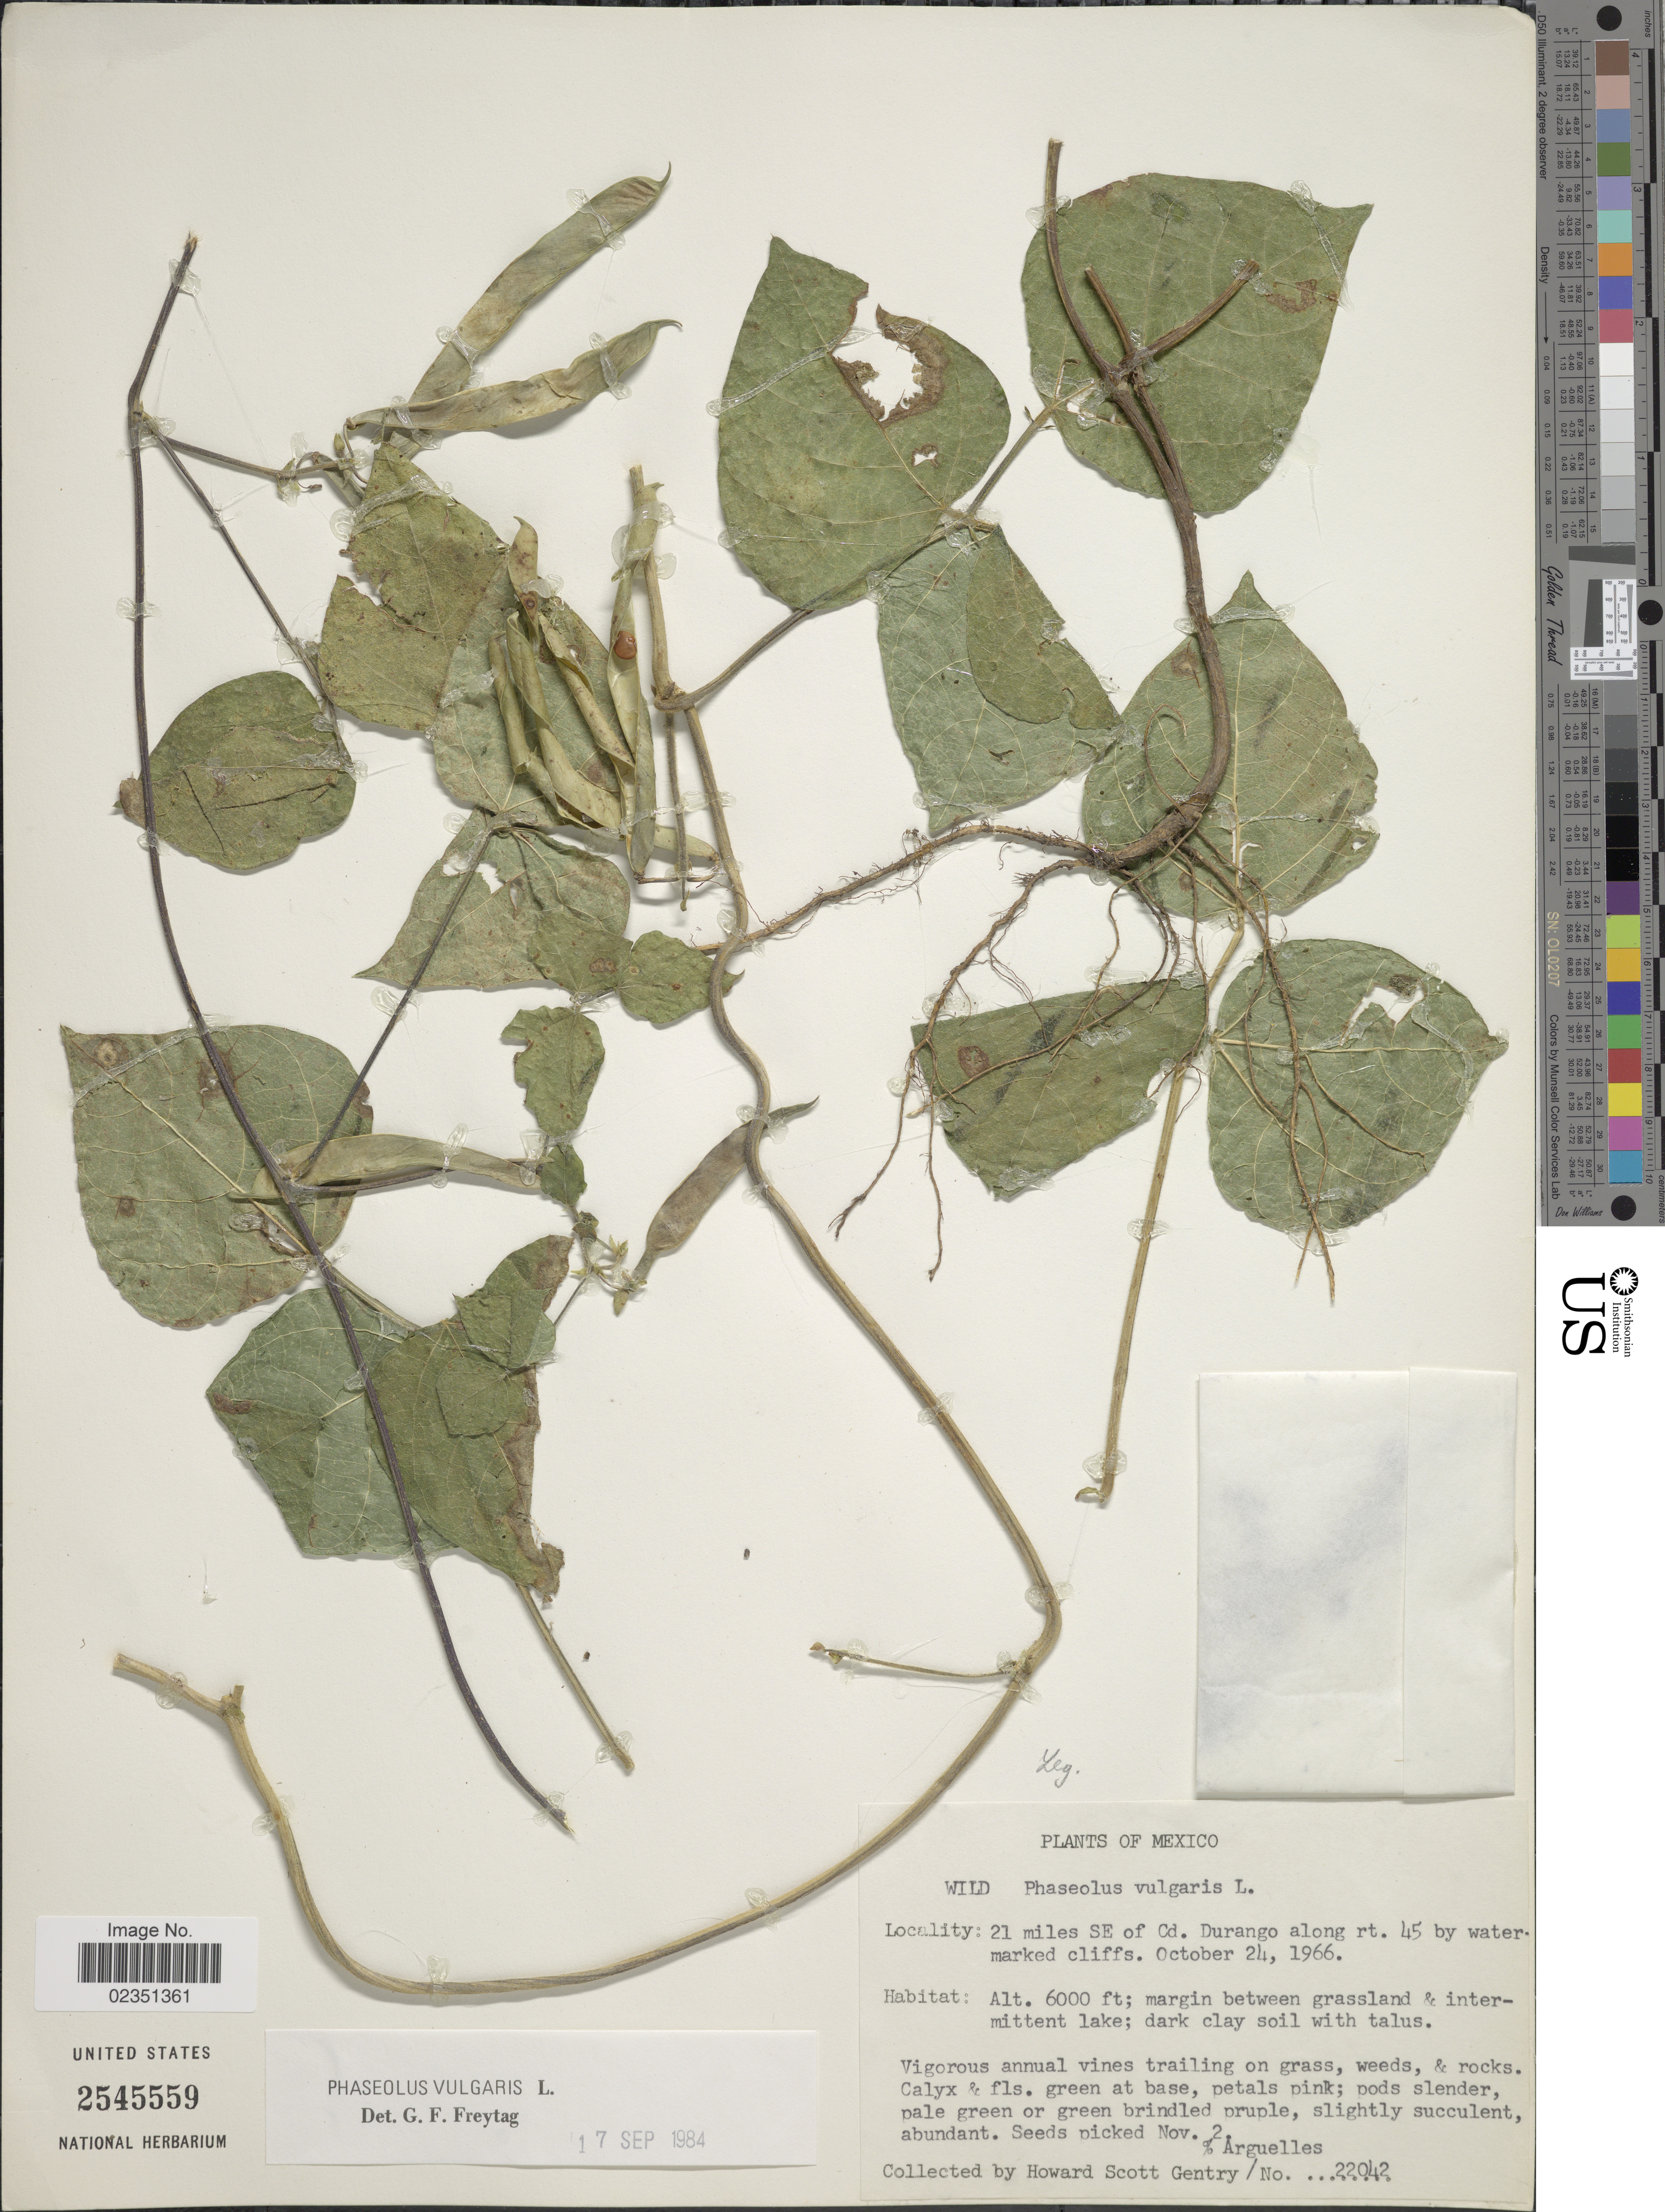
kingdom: Plantae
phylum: Tracheophyta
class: Magnoliopsida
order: Fabales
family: Fabaceae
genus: Phaseolus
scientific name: Phaseolus vulgaris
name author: L.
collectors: H. S. Gentry & Arguelles, --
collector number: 22042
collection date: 1966-10-24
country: Mexico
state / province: Durango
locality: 21 miles SE of Cd. Durango along rt. 45 by watermarked cliffs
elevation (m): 1829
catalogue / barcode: US 2545559